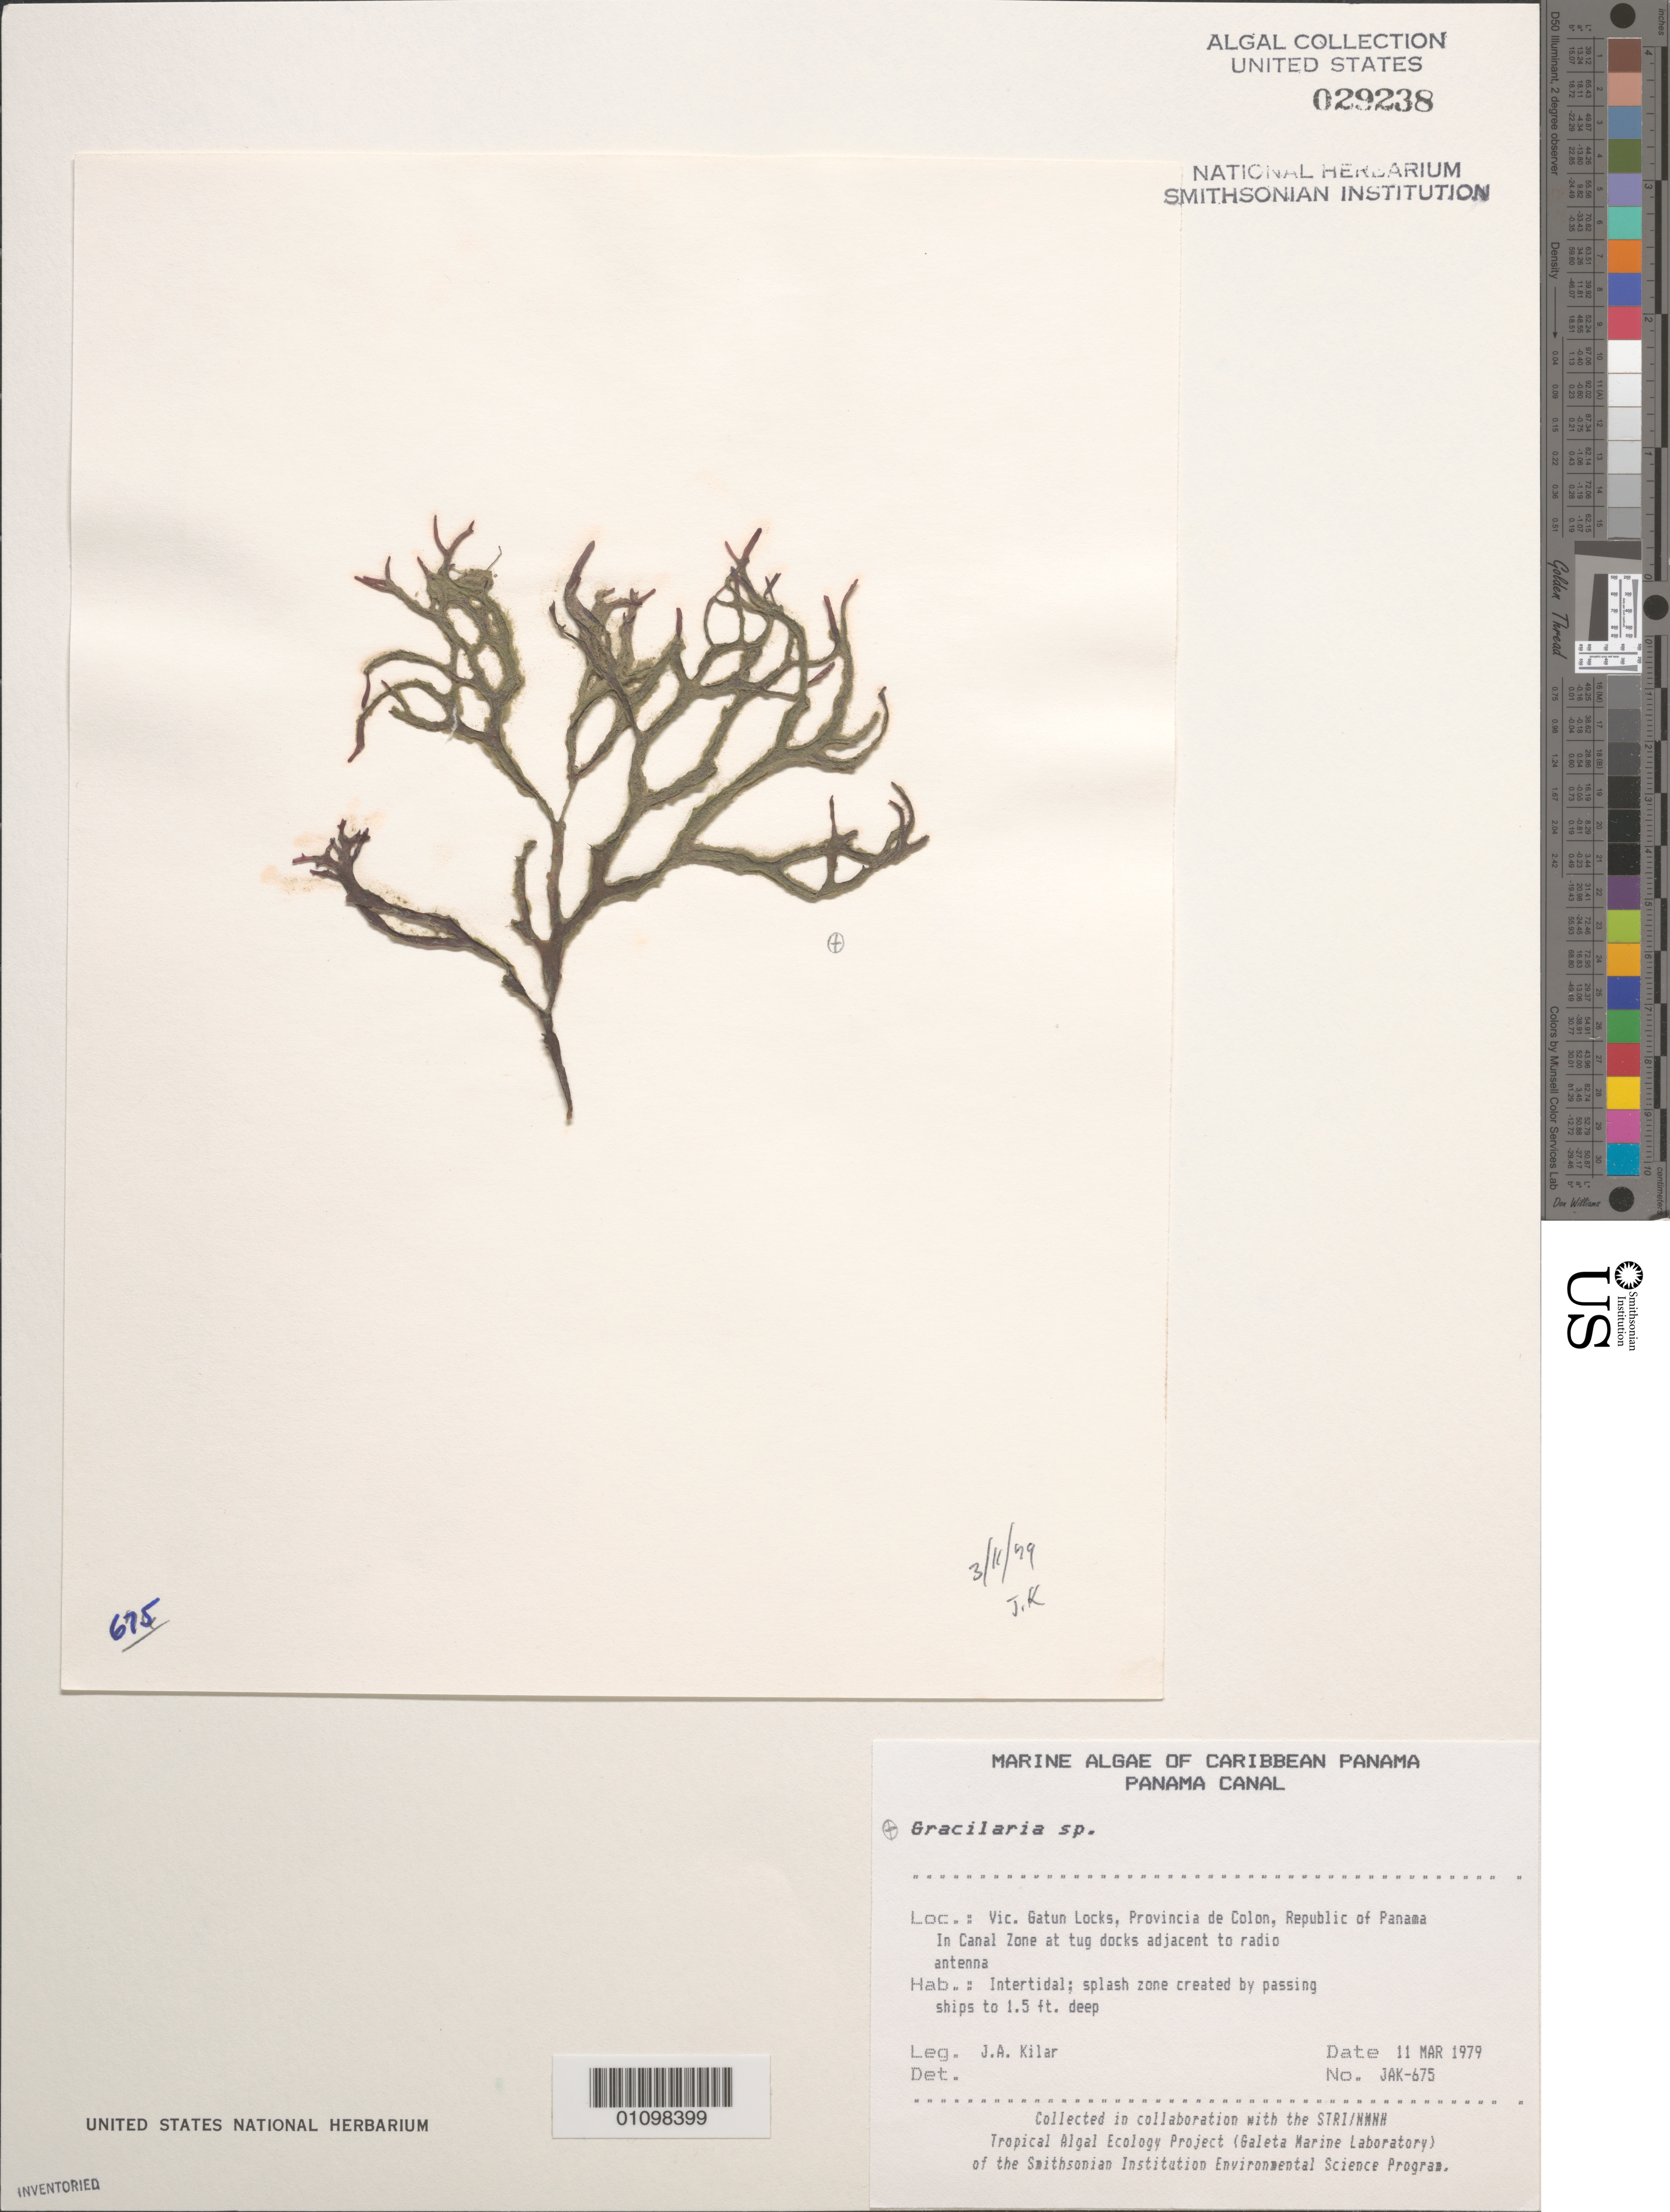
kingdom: Plantae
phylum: Rhodophyta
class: Florideophyceae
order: Gracilariales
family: Gracilariaceae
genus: Gracilaria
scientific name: Gracilaria sp.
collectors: J. A. Kilar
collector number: JAK-675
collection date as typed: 11 Mar 1979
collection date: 1979-03-11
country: Panama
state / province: Colón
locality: Gatun Locks area, Panama Canal Zone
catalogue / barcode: US 29238